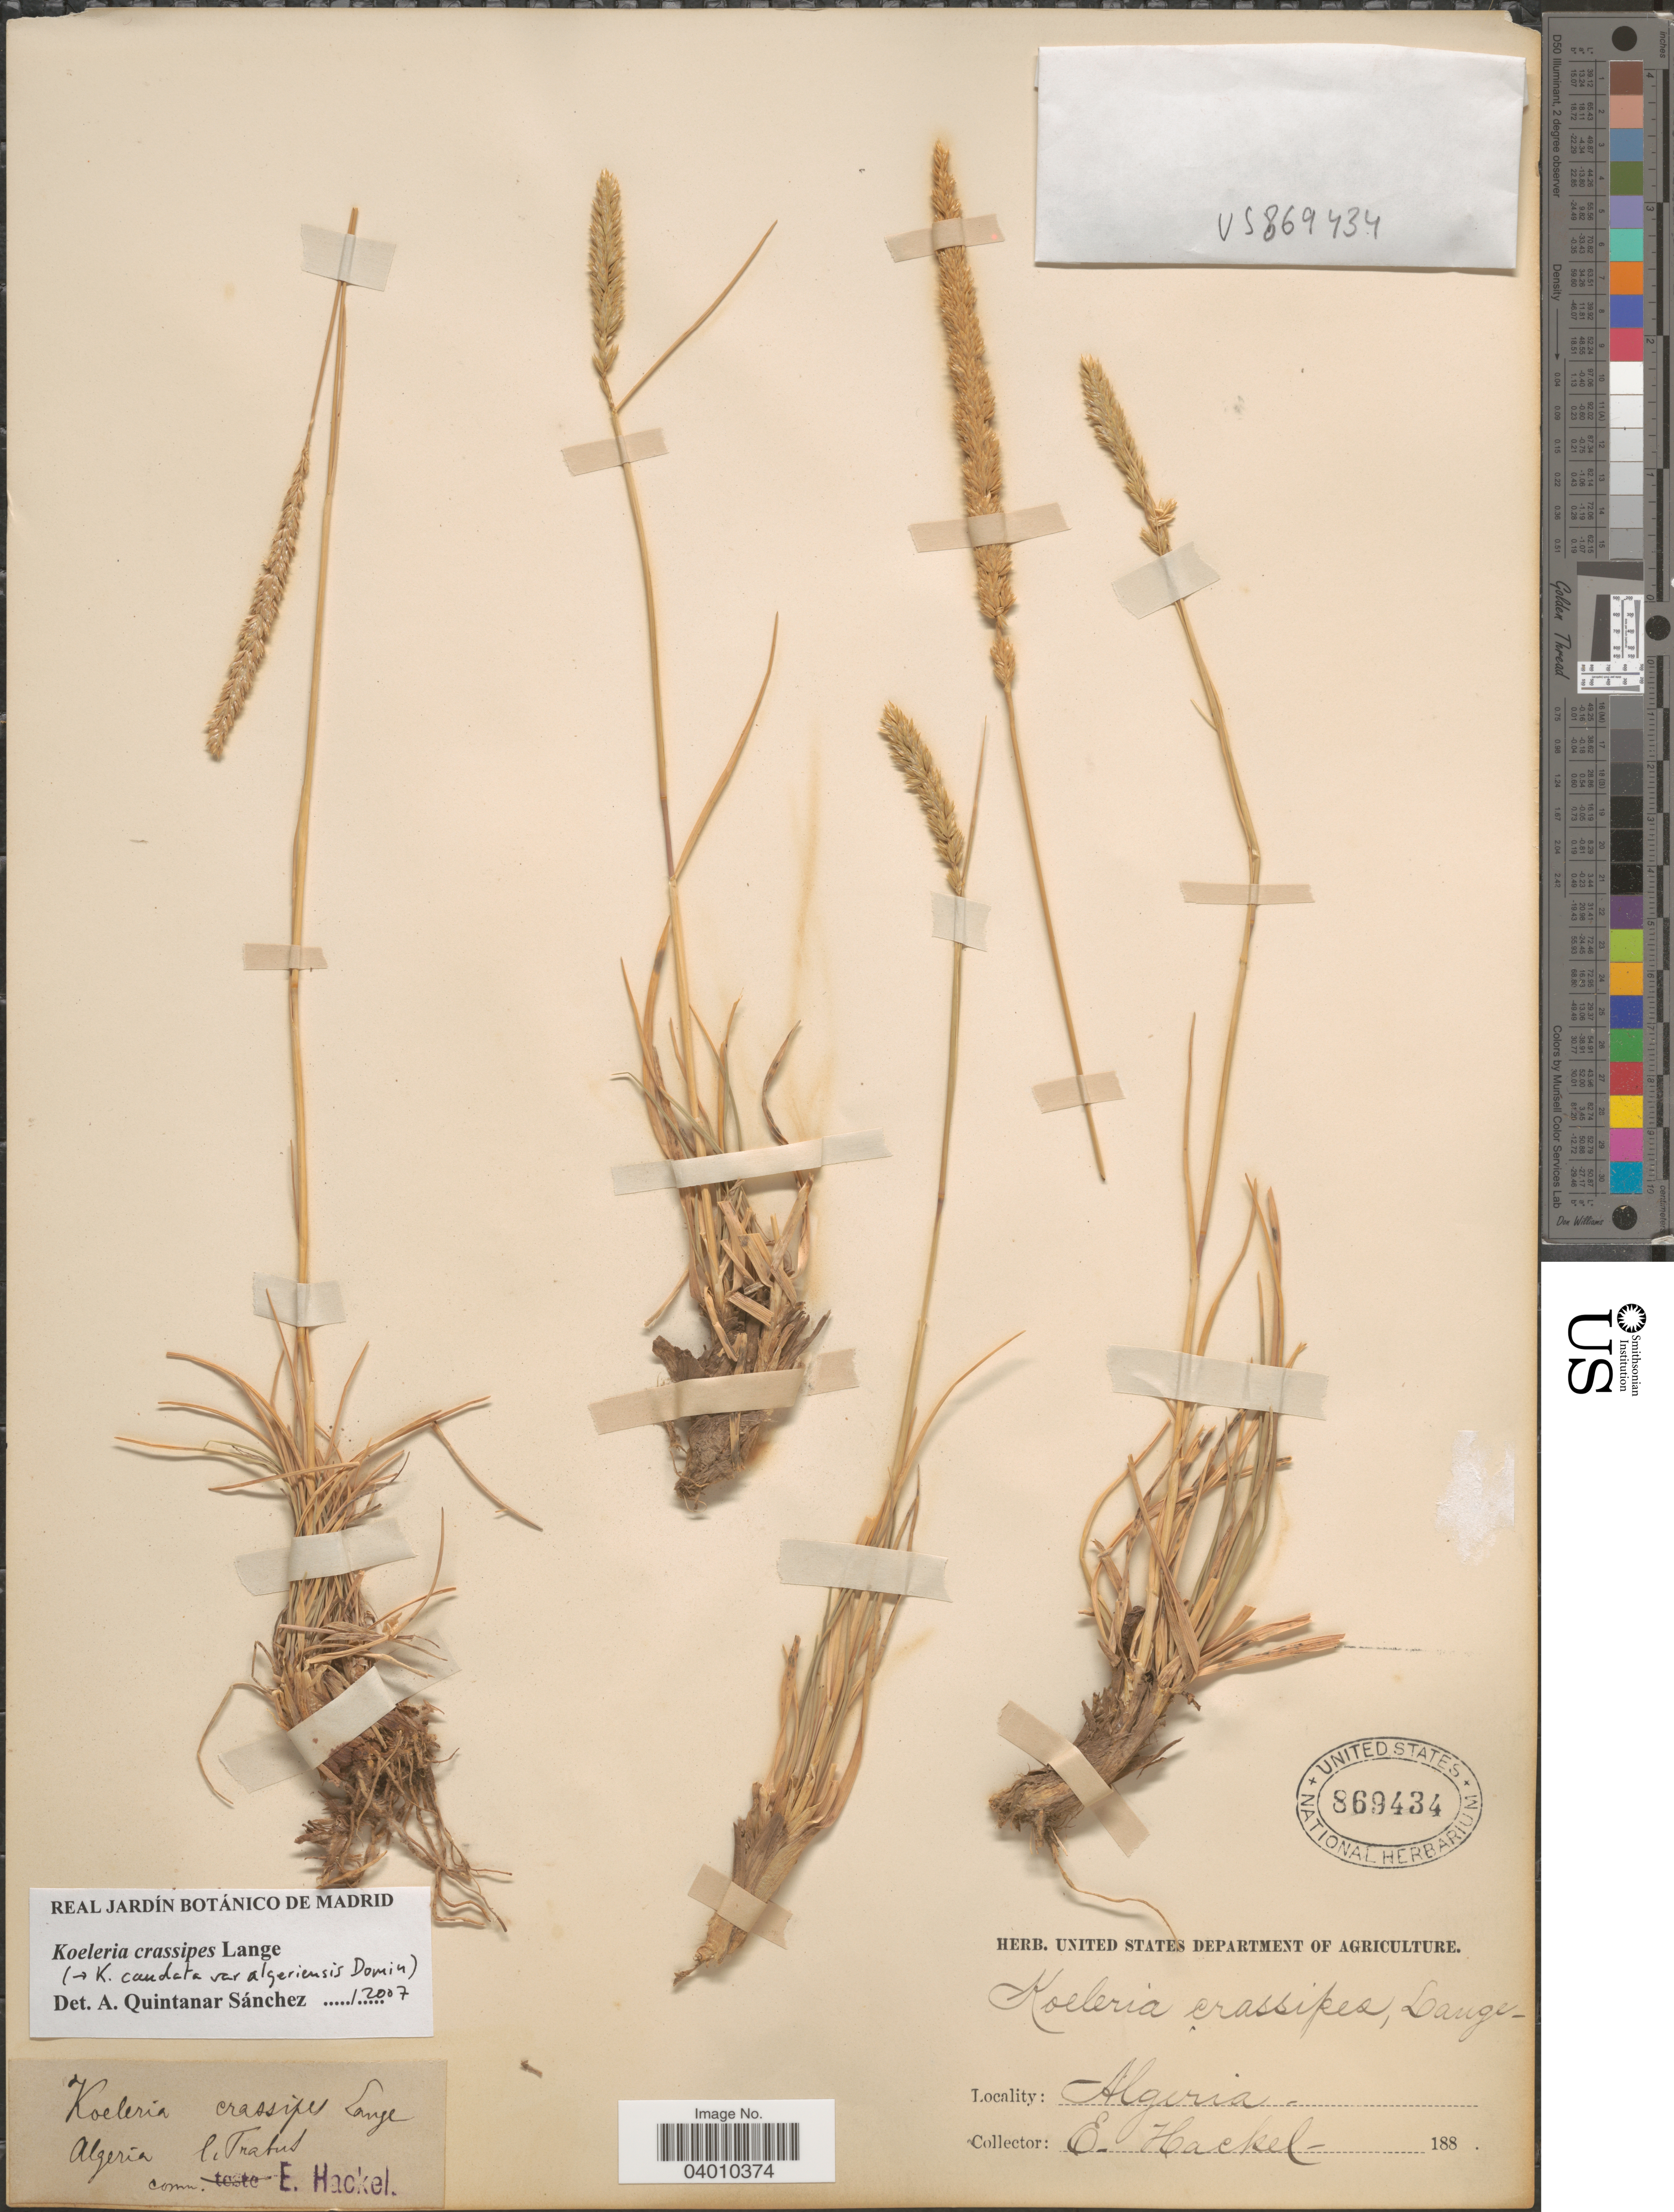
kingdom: Plantae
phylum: Tracheophyta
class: Liliopsida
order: Poales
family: Poaceae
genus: Koeleria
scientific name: Koeleria crassipes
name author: Lange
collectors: E. Hackel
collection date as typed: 188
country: Algeria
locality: L. Tratus.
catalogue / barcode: US 869434